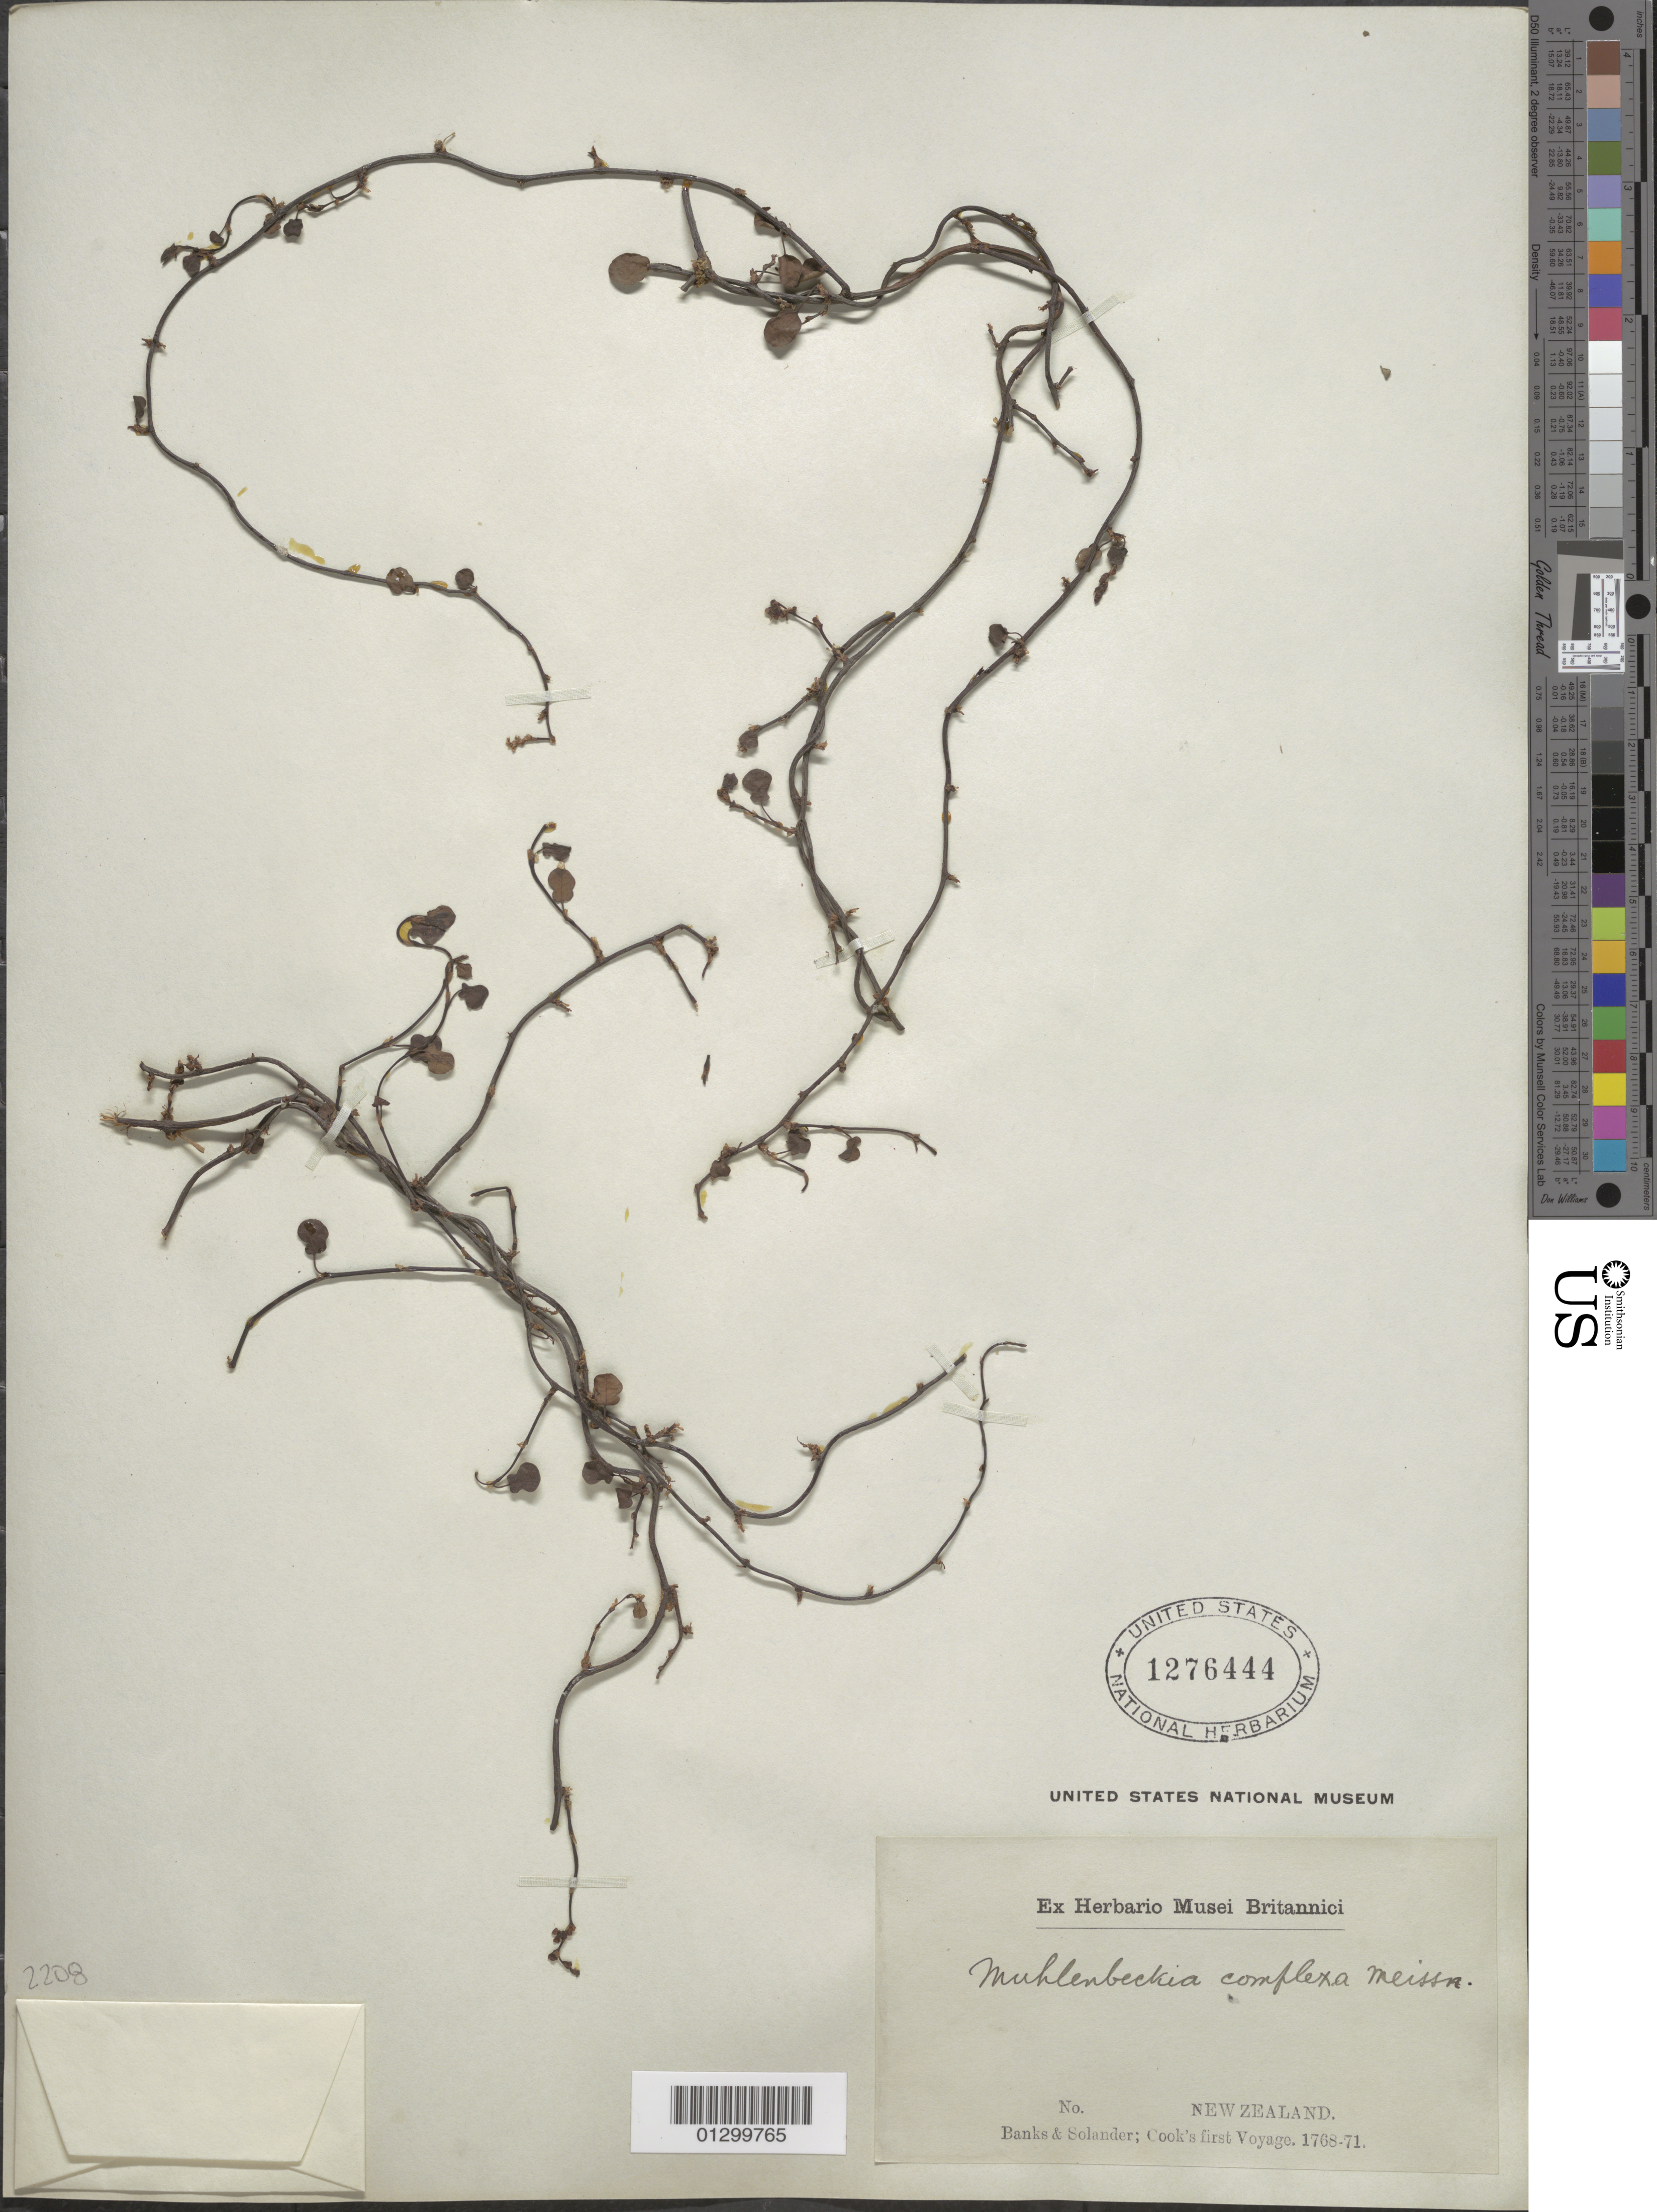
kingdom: Plantae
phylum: Tracheophyta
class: Magnoliopsida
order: Caryophyllales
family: Polygonaceae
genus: Muehlenbeckia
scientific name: Muehlenbeckia complexa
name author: Meisn.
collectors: J. Banks & D. C. Solander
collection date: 1768/1771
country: New Zealand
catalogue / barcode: US 1276444